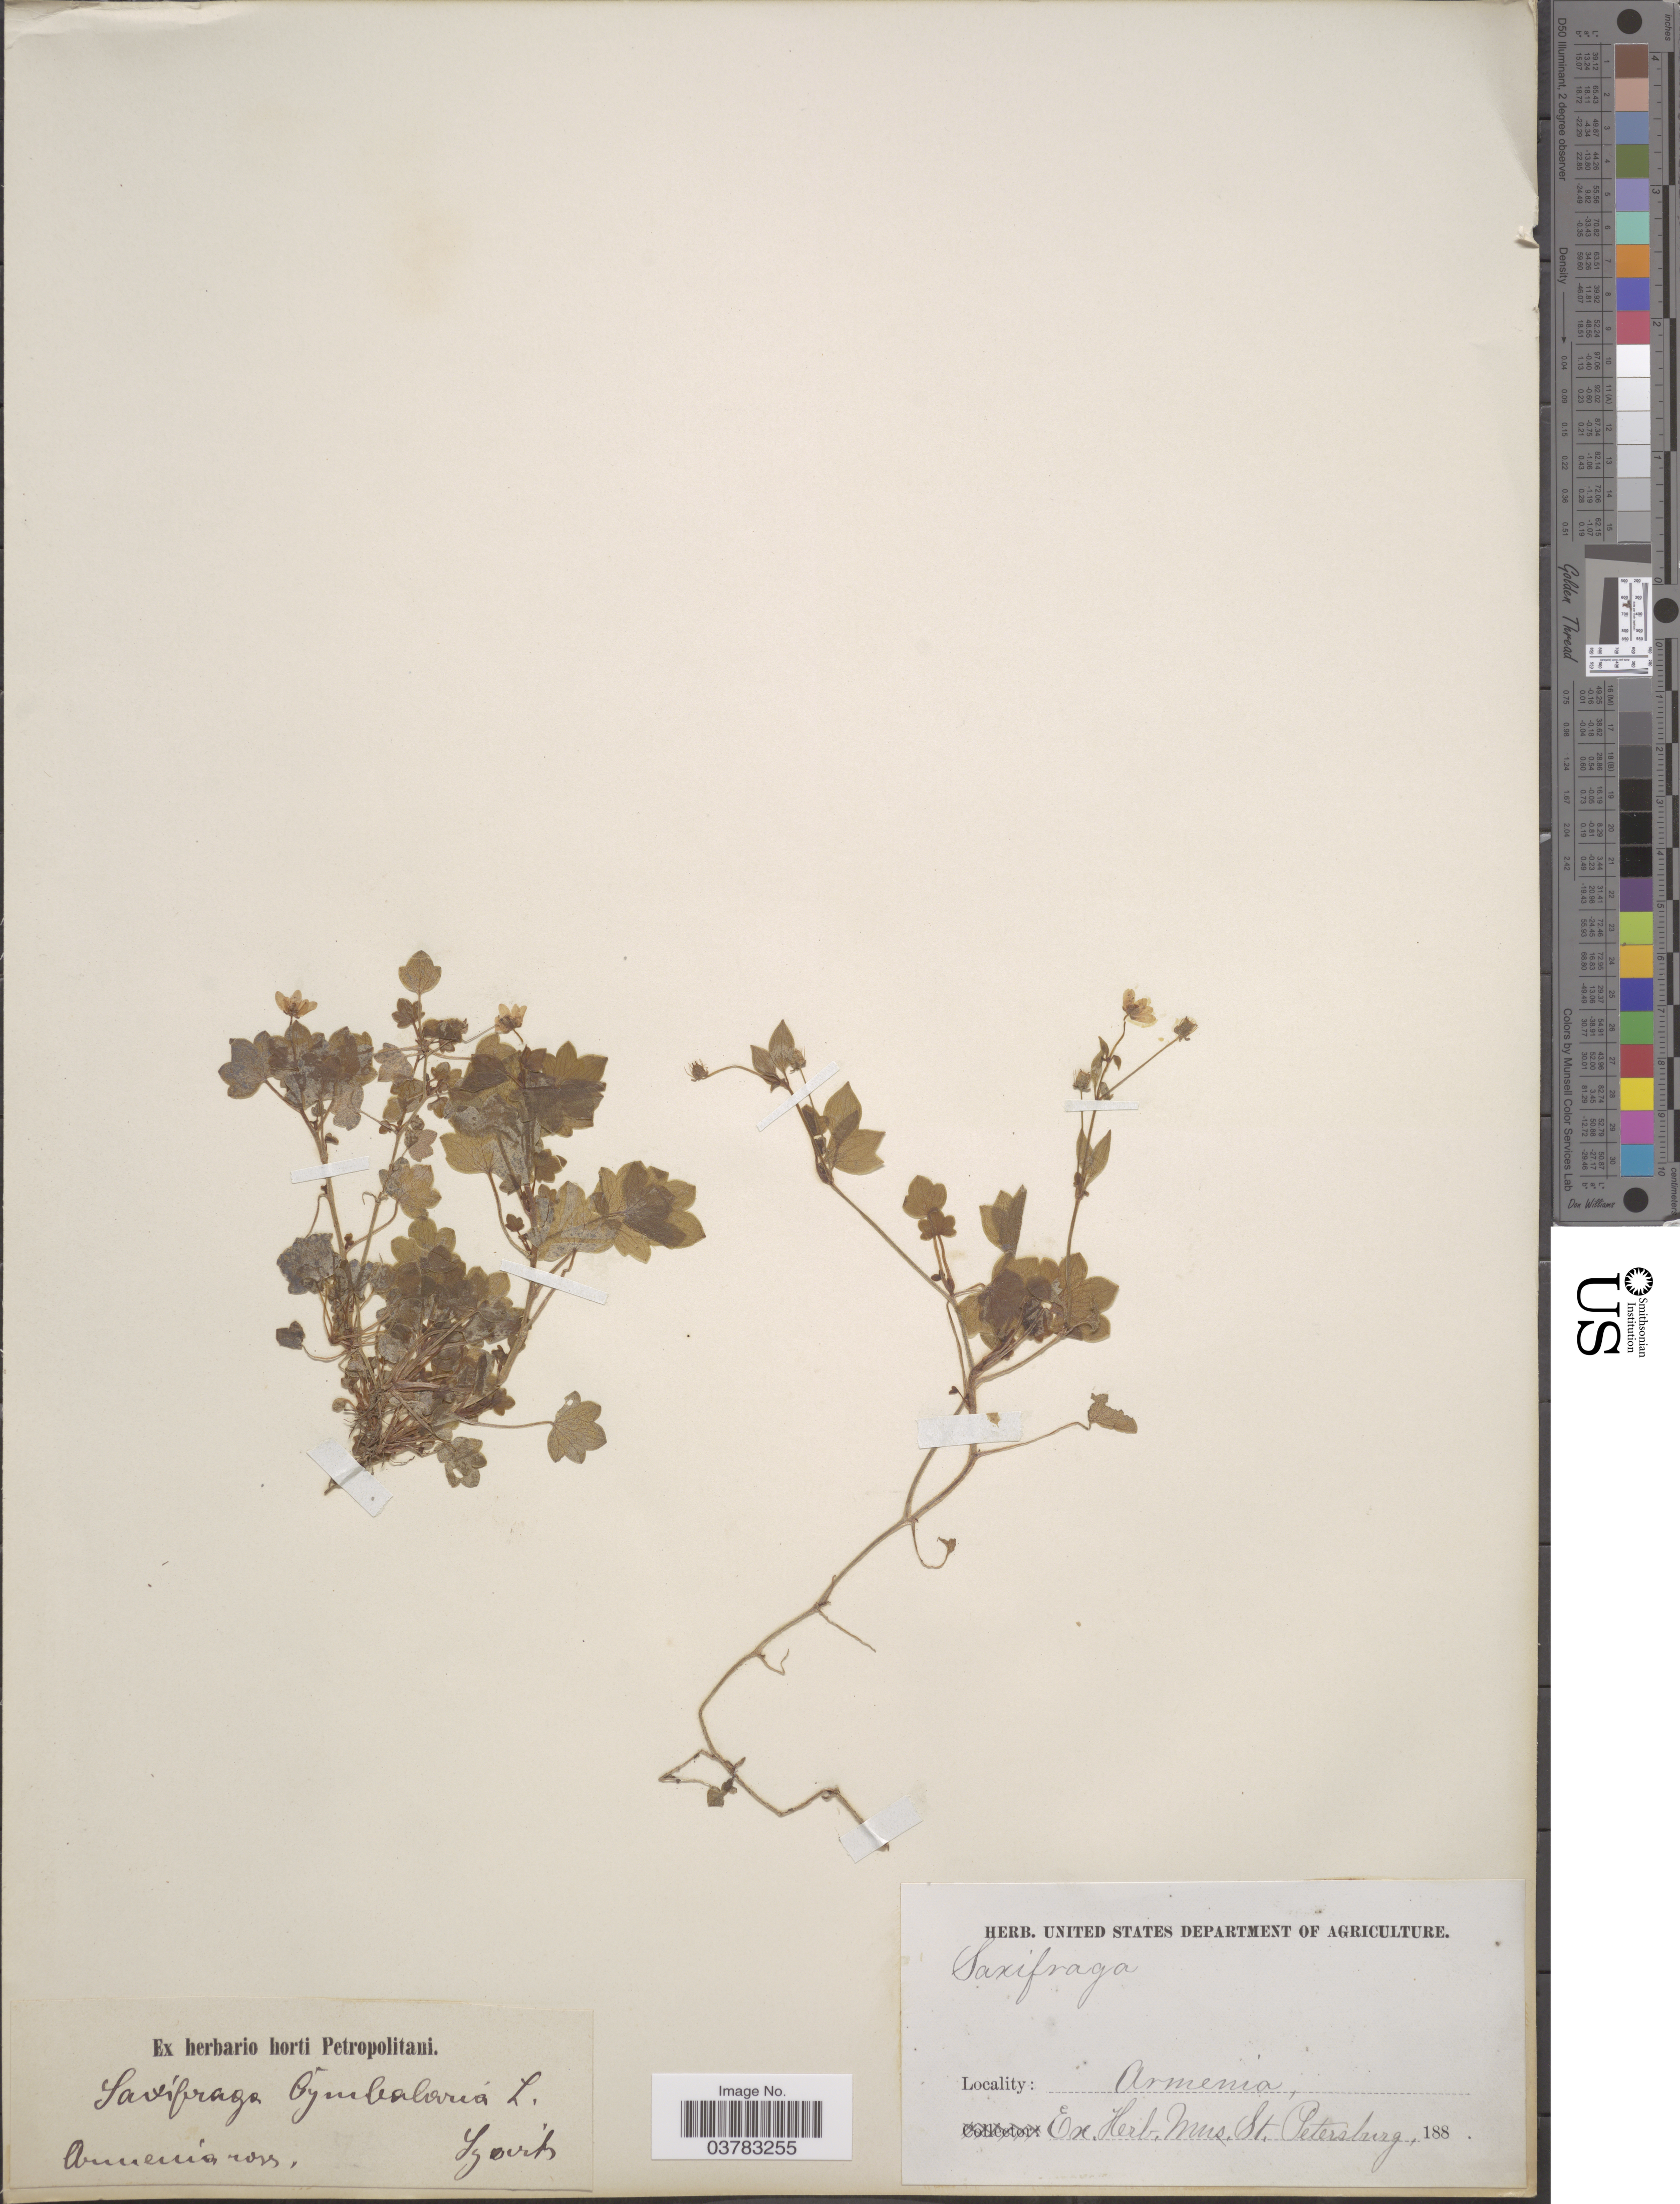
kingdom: Plantae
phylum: Tracheophyta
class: Magnoliopsida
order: Saxifragales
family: Saxifragaceae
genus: Saxifraga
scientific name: Saxifraga cymbalaria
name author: L.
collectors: Szovits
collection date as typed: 188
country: Armenia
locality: Armenia ross.